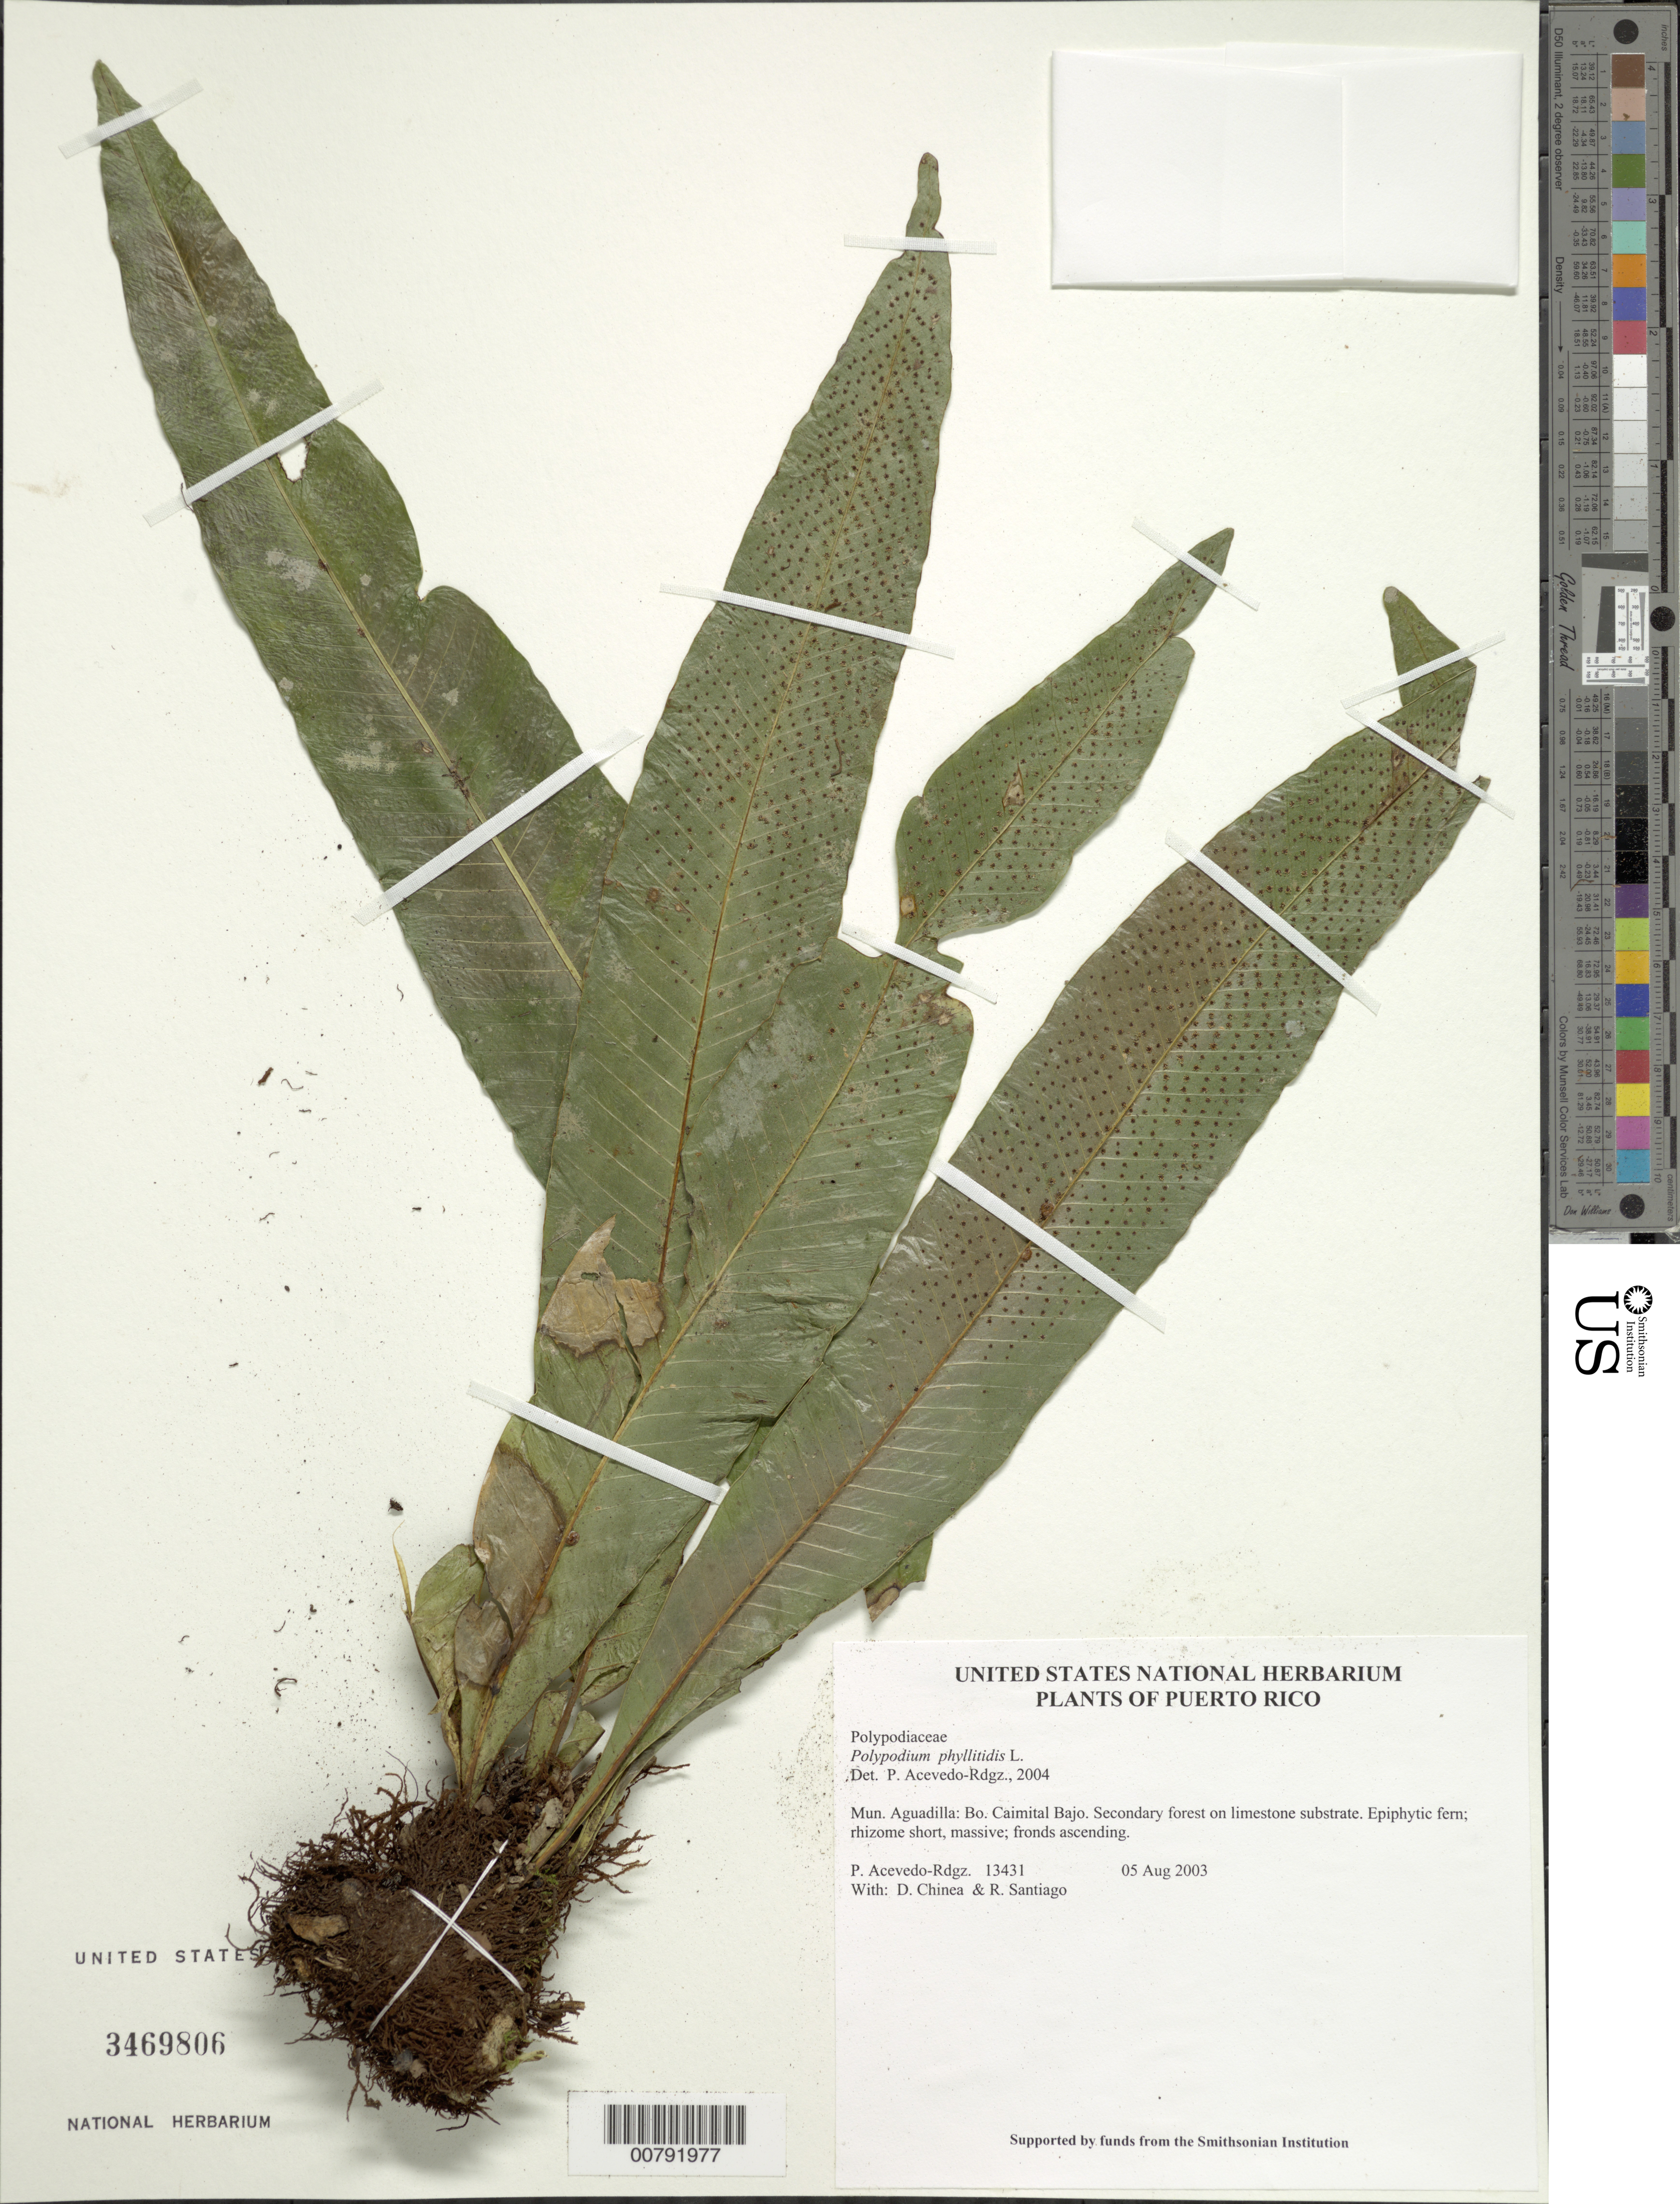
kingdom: Plantae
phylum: Tracheophyta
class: Polypodiopsida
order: Polypodiales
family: Polypodiaceae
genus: Campyloneurum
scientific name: Campyloneurum phyllitidis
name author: (L.) C. Presl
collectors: P. Acevedo-Rodr., D. Chinea & R. Santiago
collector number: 13431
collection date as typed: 05 Aug 2003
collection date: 2003-08-05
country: Puerto Rico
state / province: Aguadilla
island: Puerto Rico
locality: Mun. Aguadilla: Bo. Caimital Bajo.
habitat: Secondary forest on limestone substrate.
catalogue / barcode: US 3469806